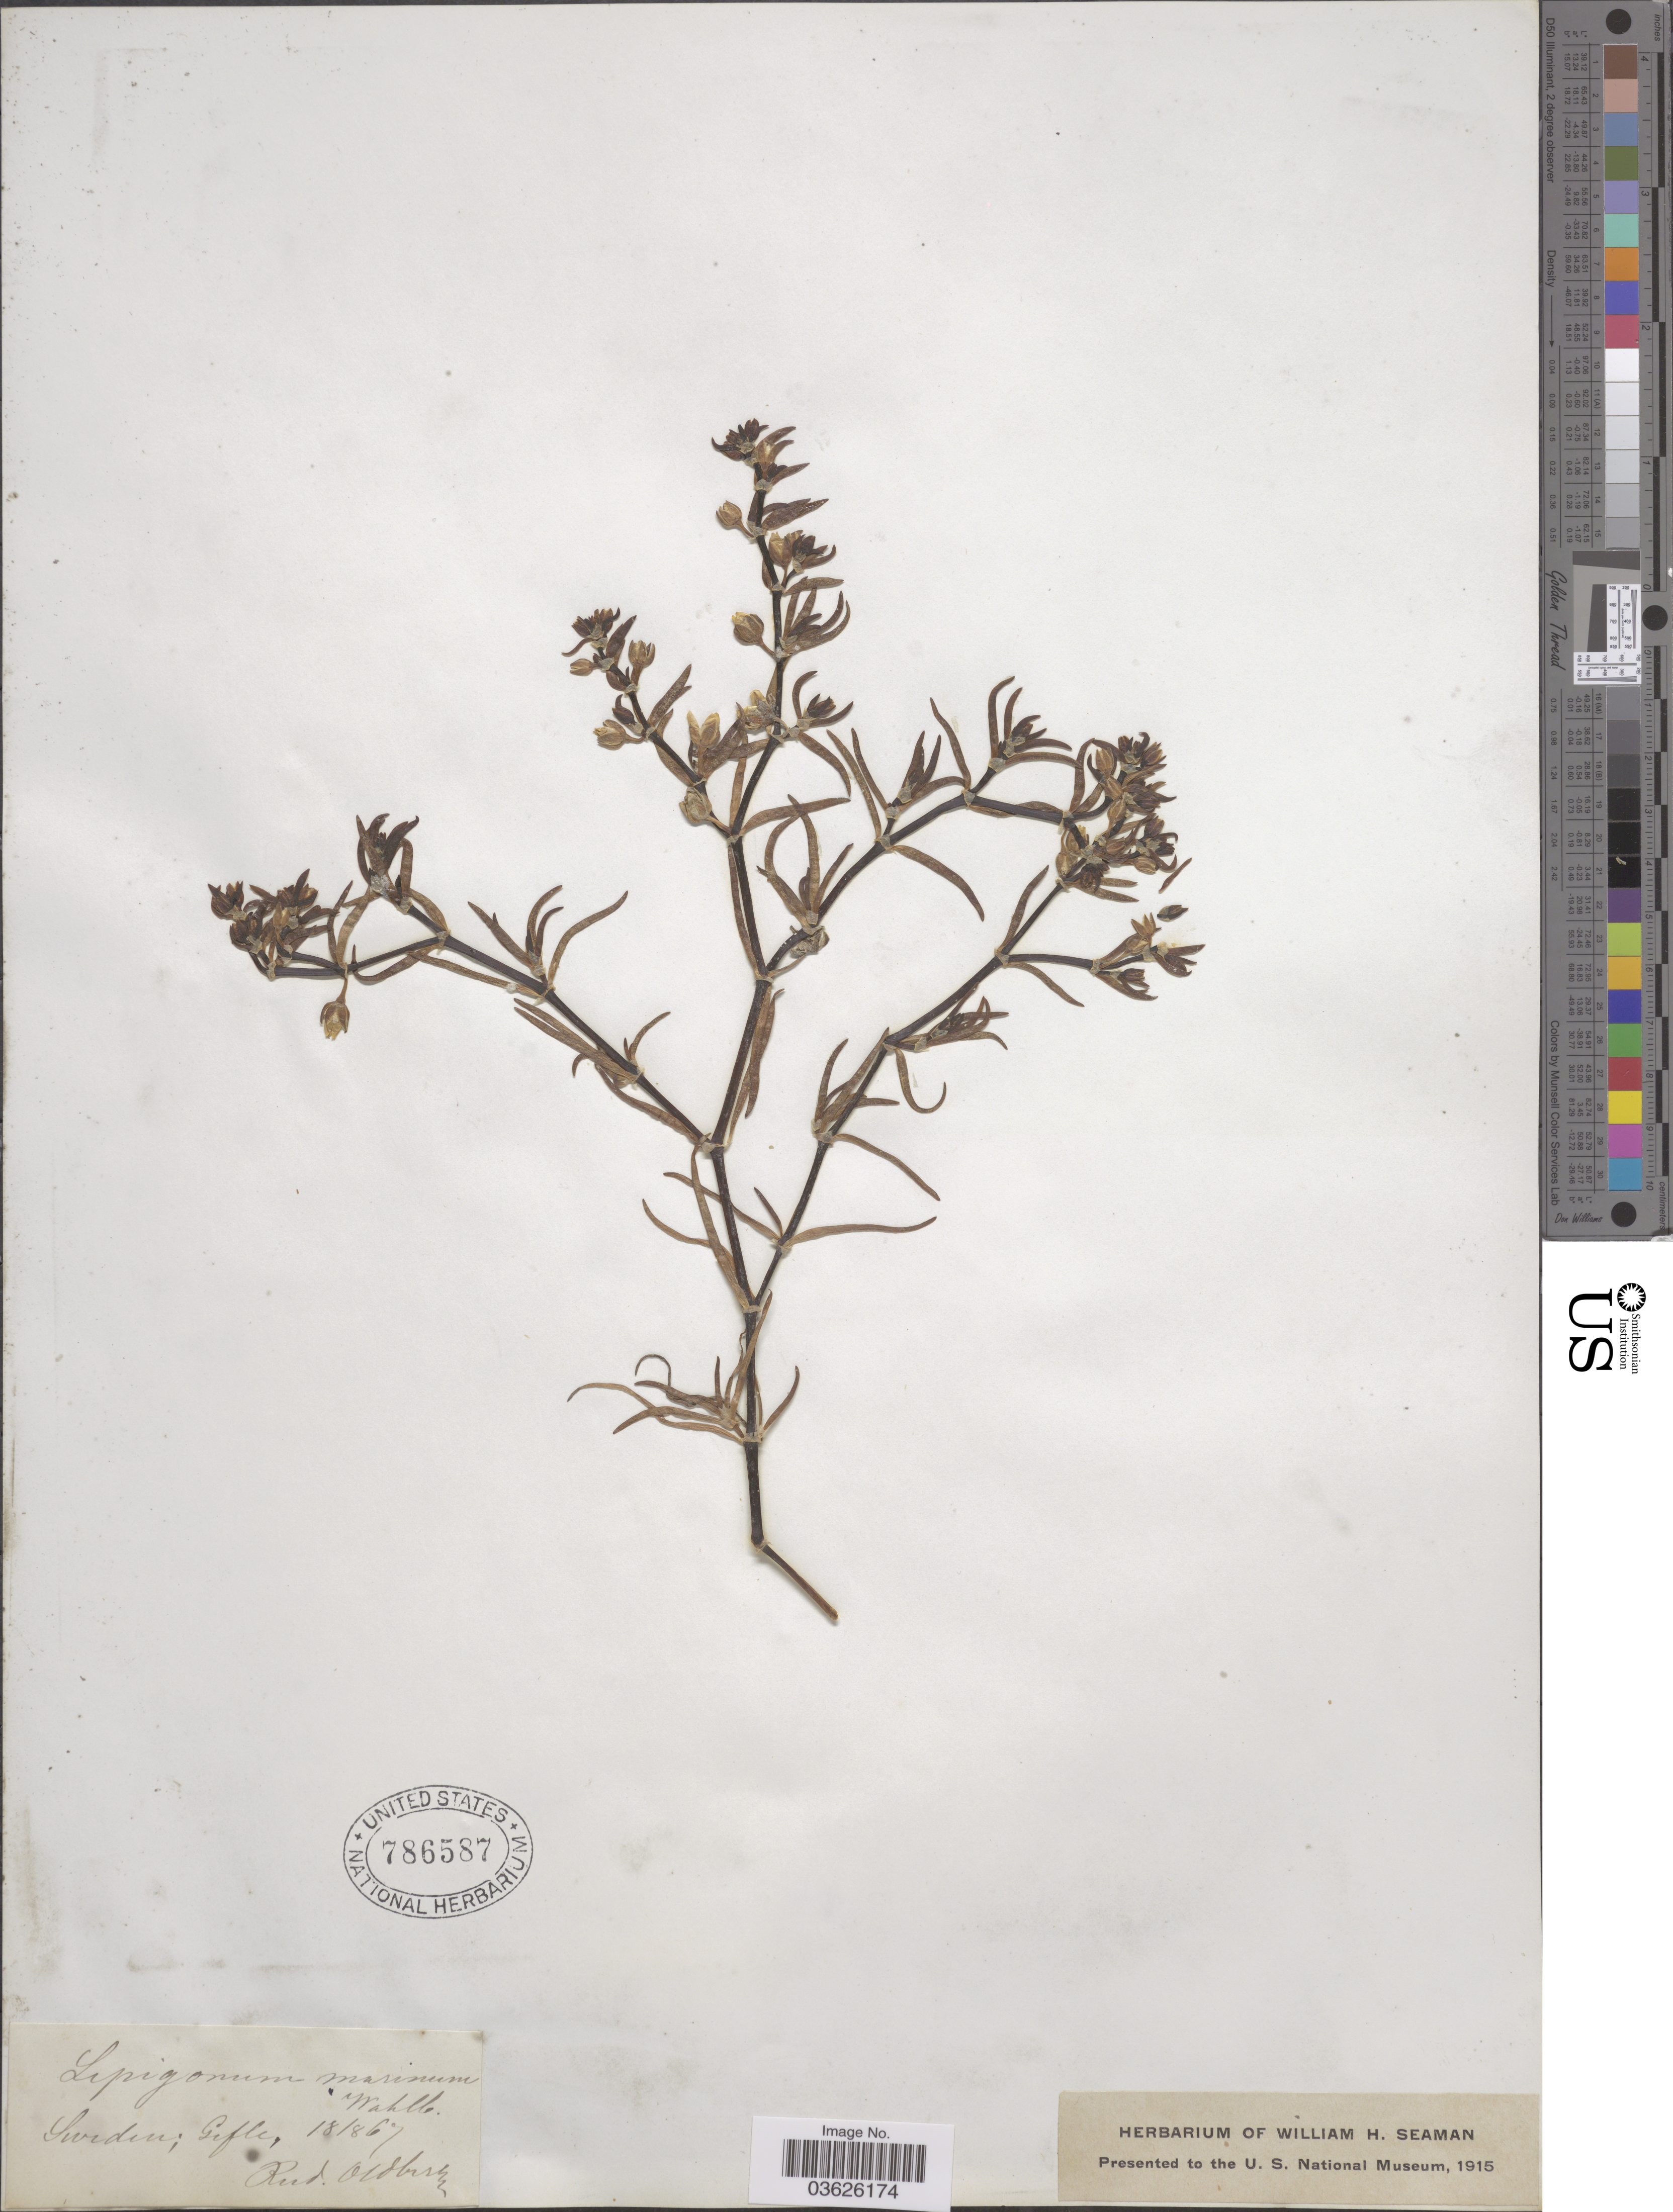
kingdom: Plantae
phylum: Tracheophyta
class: Magnoliopsida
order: Caryophyllales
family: Caryophyllaceae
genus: Tissa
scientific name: Tissa marina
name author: (L.) Britton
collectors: R. Oldberg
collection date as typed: Transcribed d/m/y: 18/8/67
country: Sweden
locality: Gefle.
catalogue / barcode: US 786587